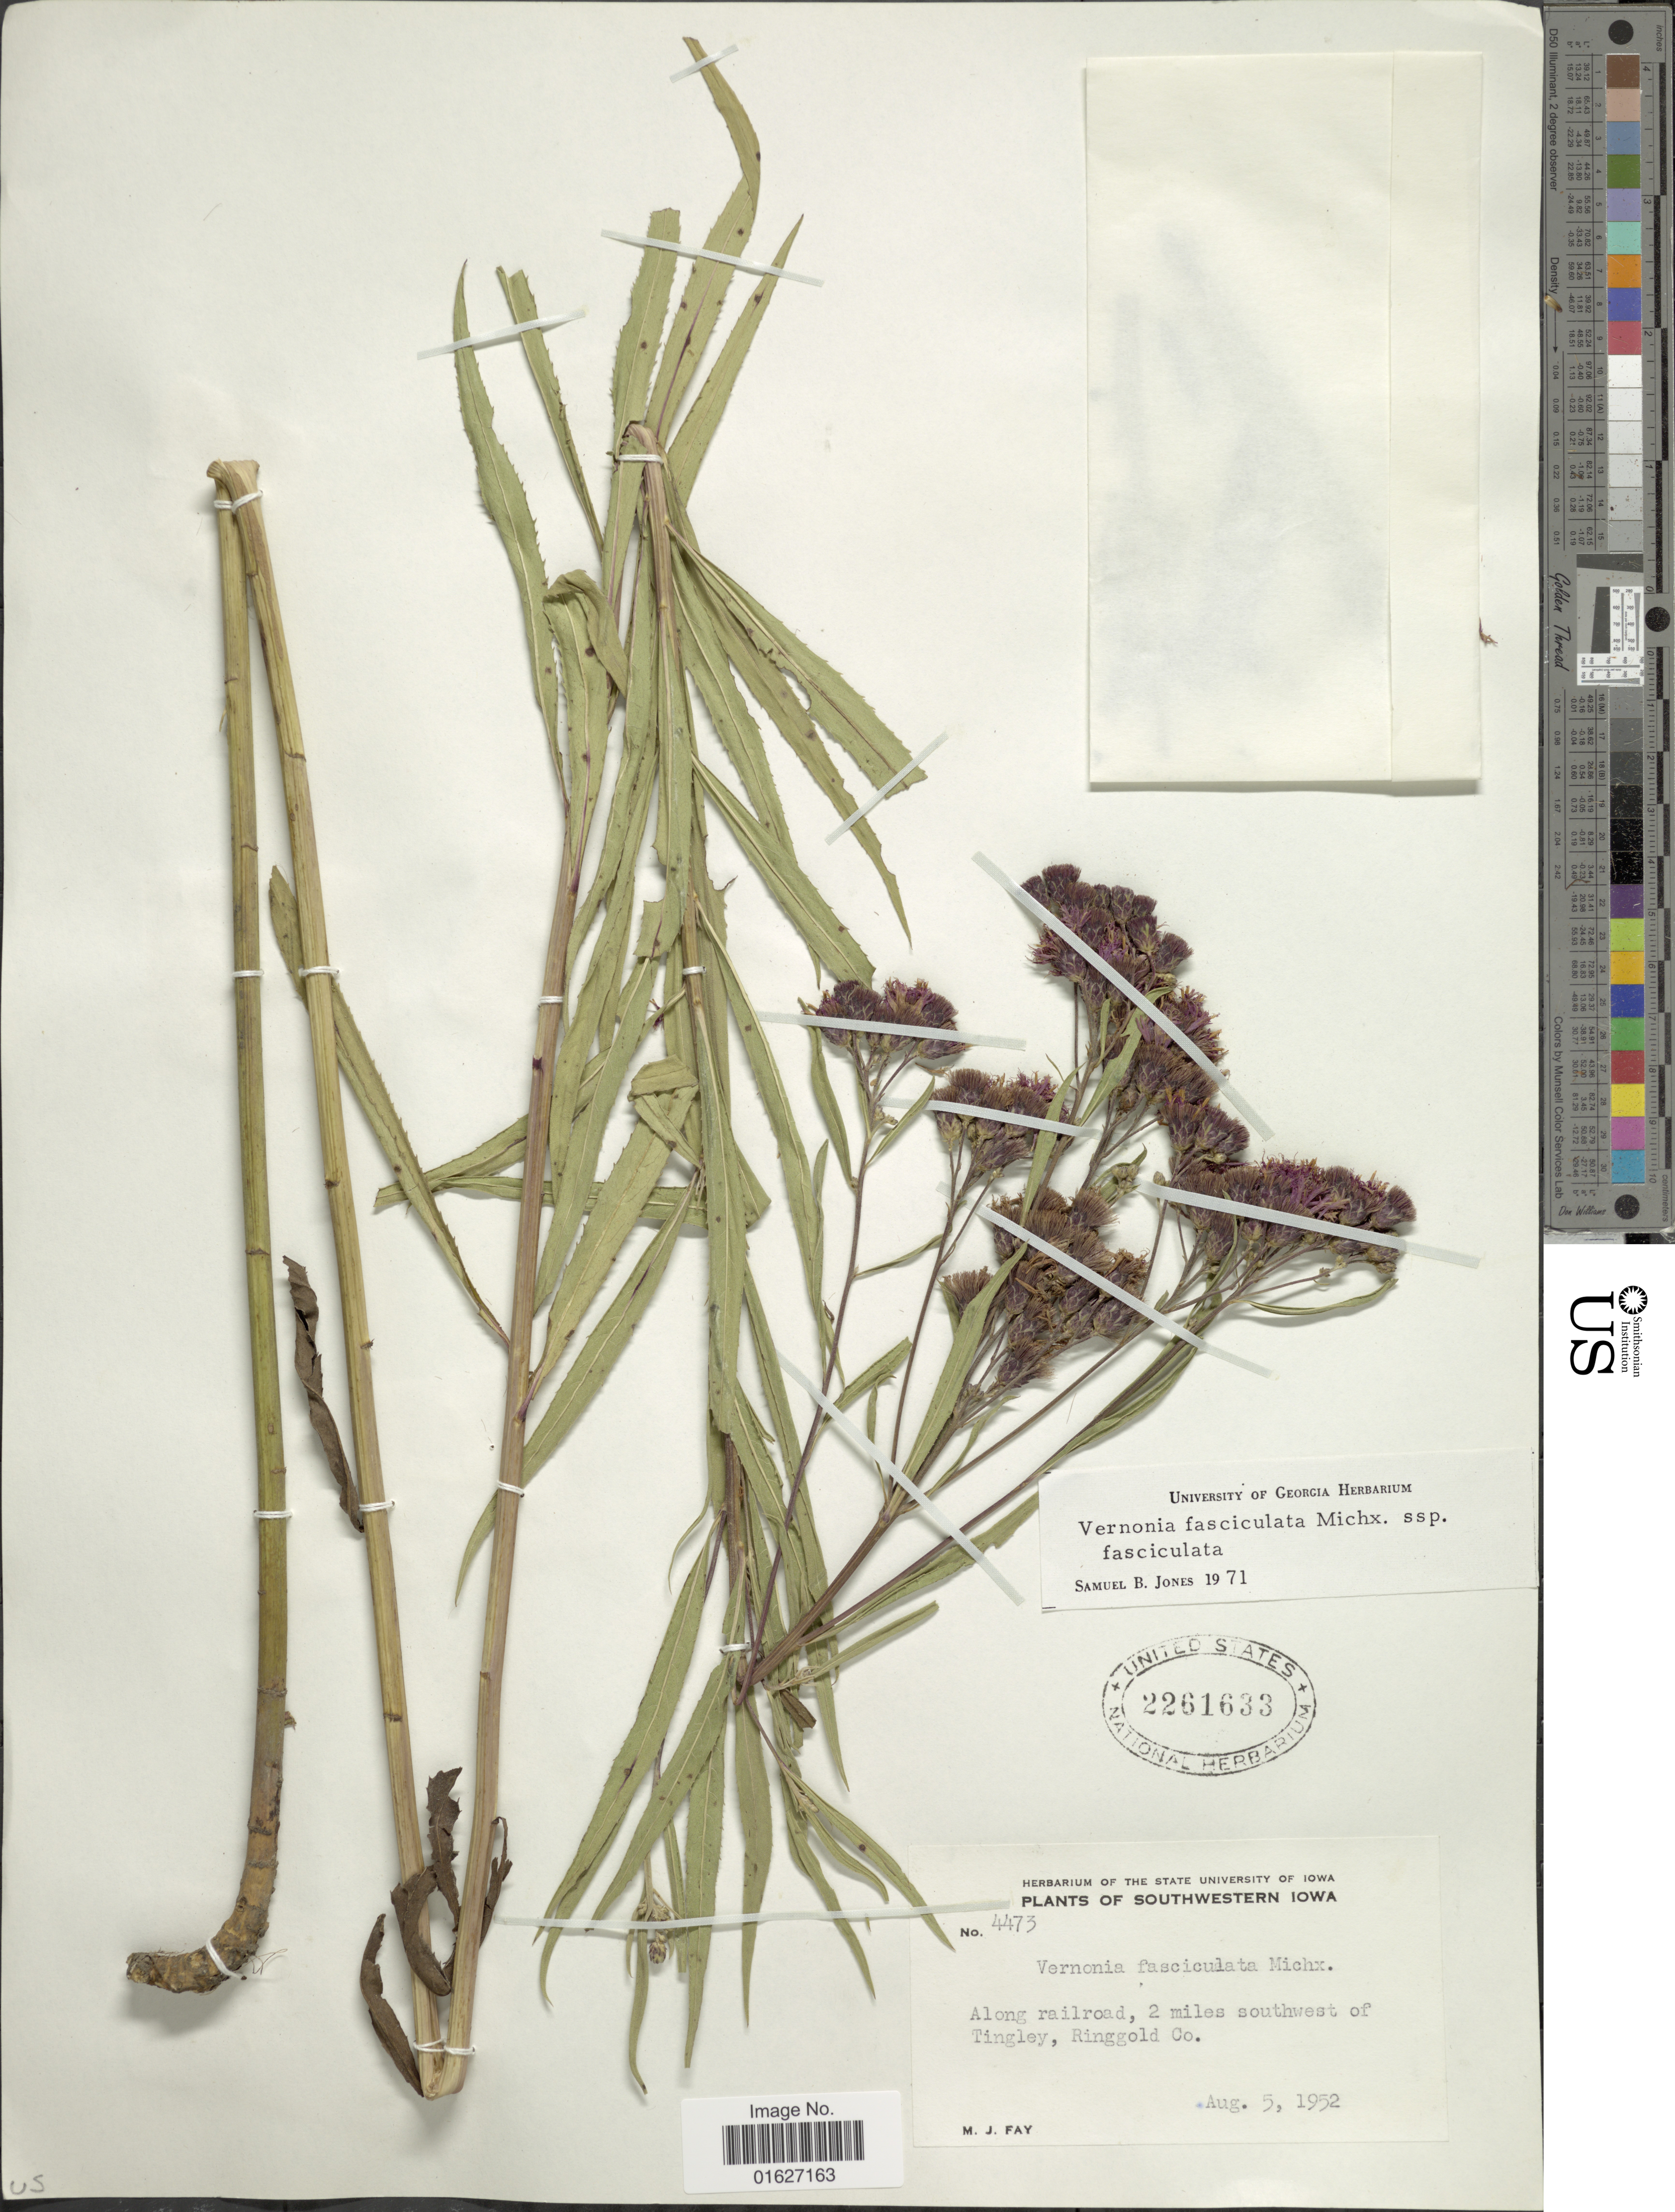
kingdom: Plantae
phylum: Tracheophyta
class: Magnoliopsida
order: Asterales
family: Asteraceae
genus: Vernonia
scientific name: Vernonia fasciculata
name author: Michx.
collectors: M. Fay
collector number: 473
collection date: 1952-08-05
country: United States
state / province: Iowa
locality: Southwestern Iowa, along railroad, 2 miles southwest of Tingley, Ringgold Co.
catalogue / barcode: US 2261633